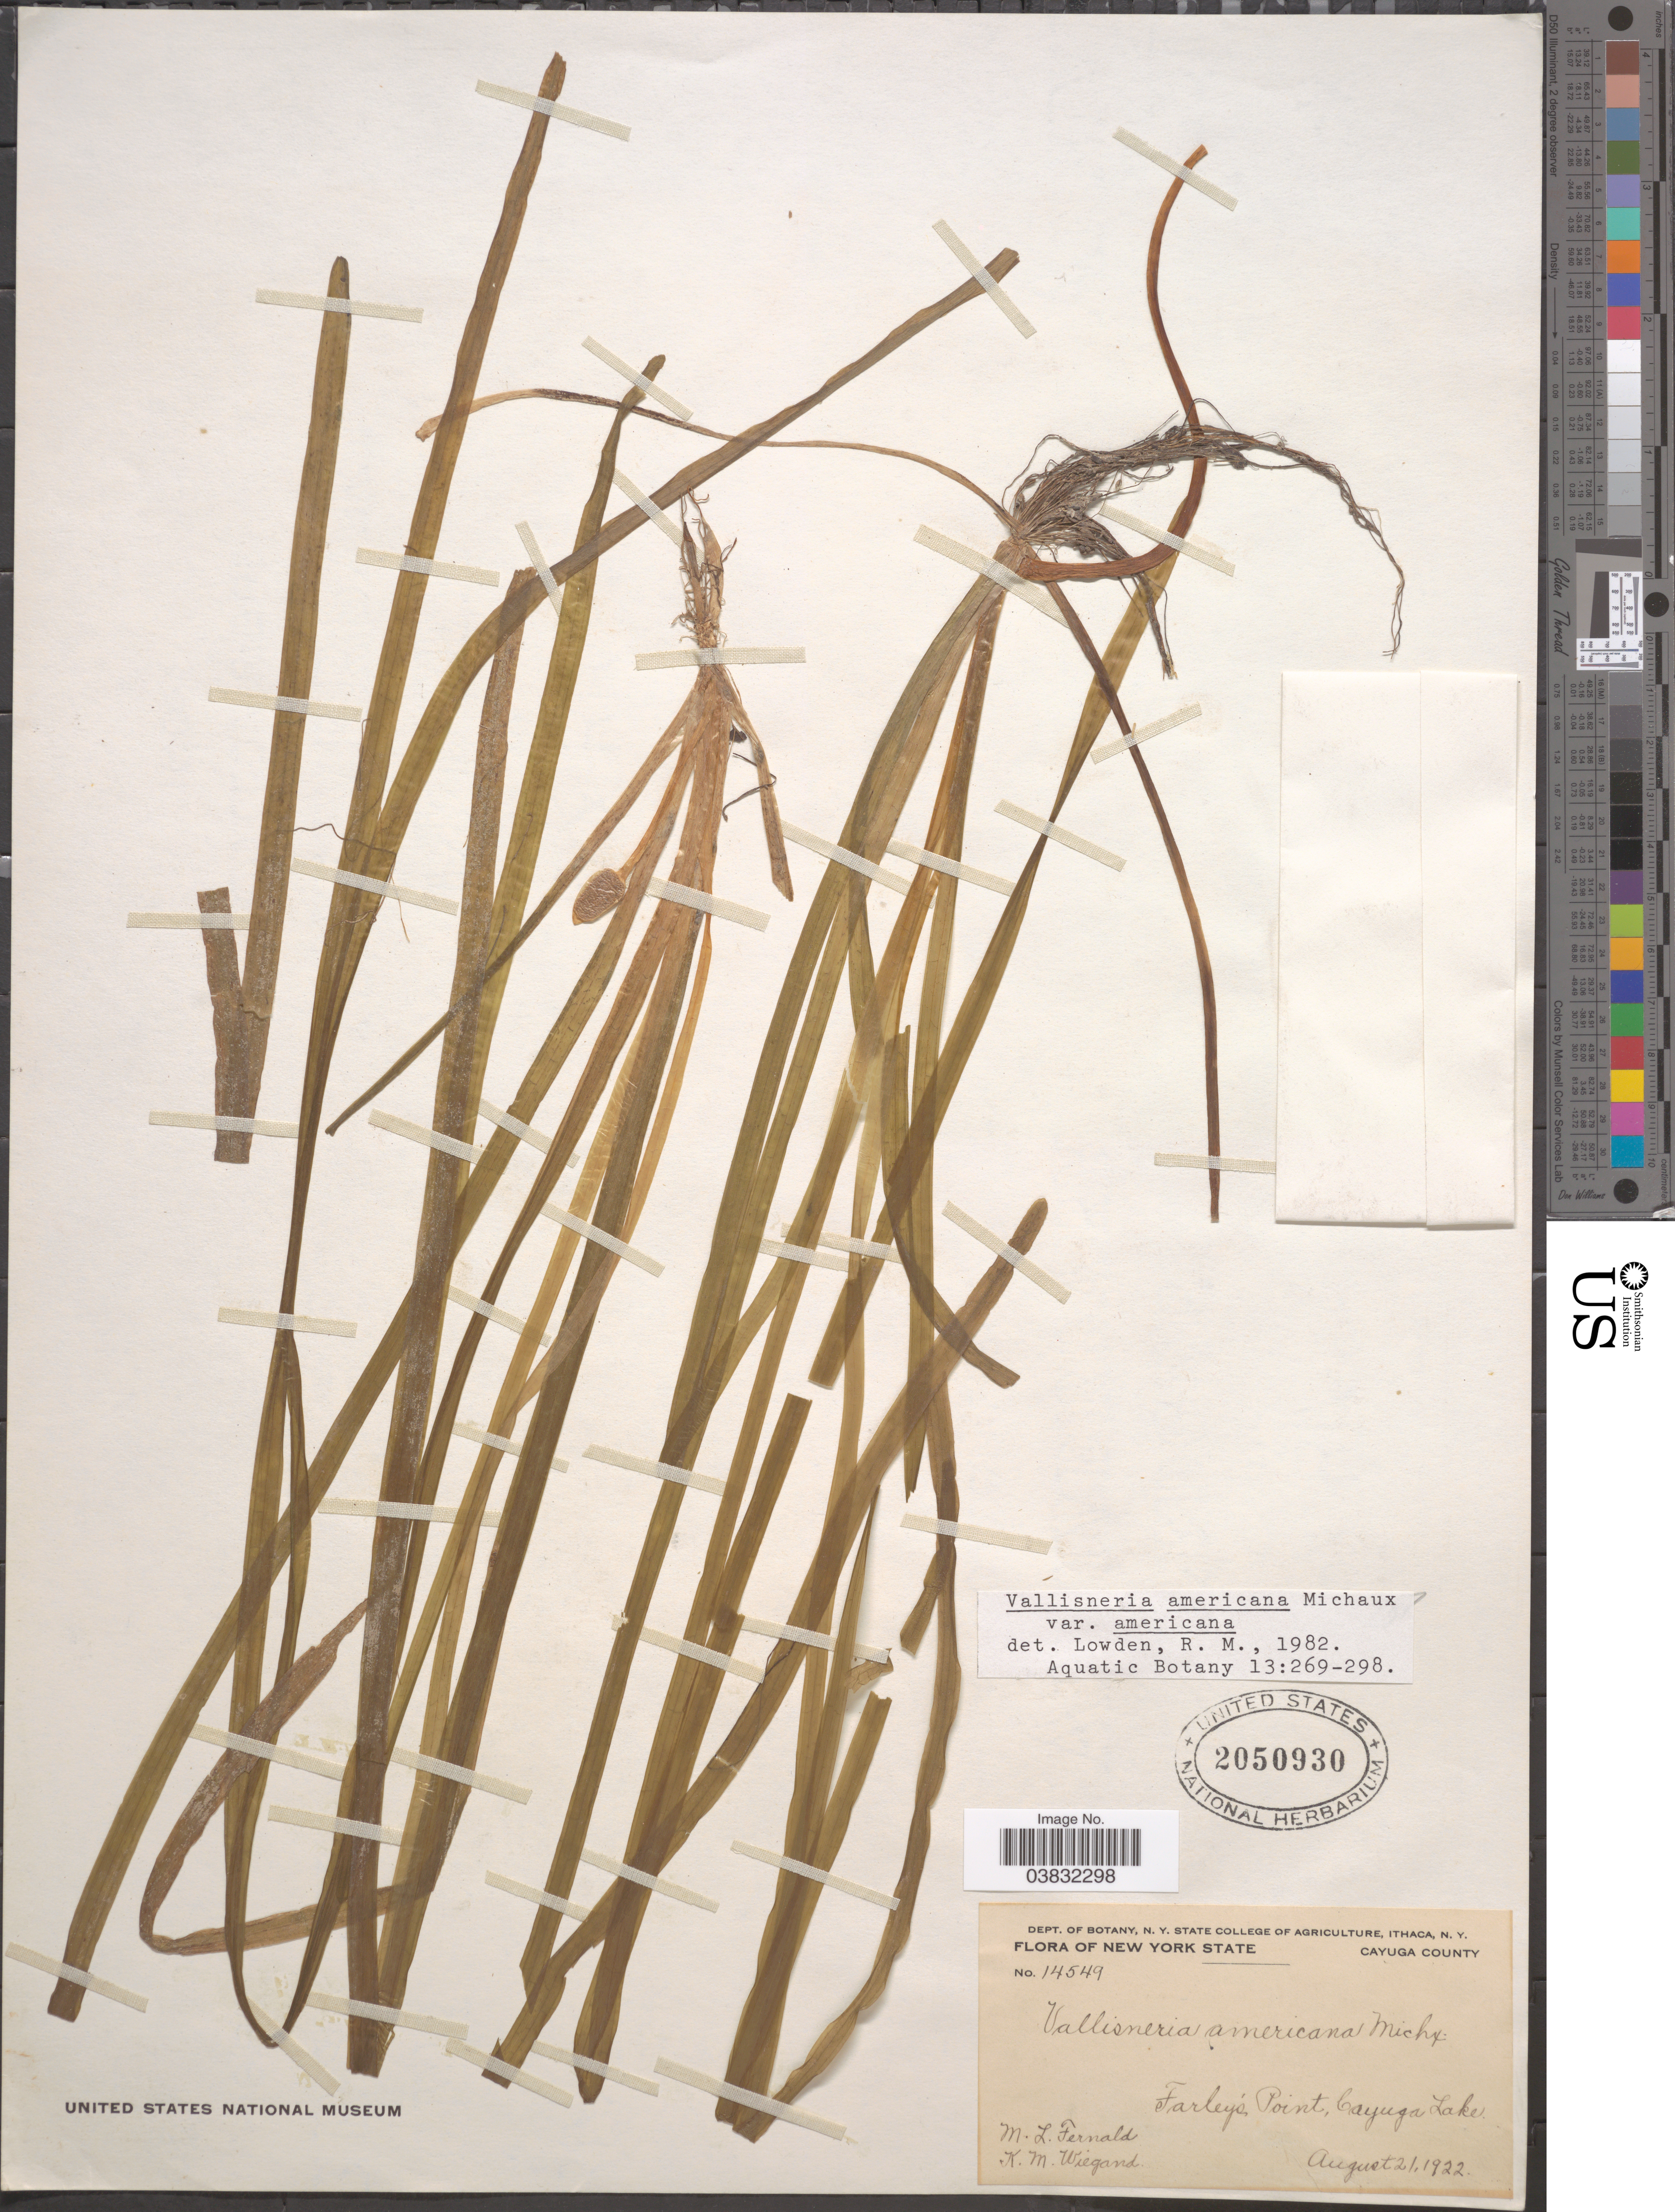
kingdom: Plantae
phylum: Tracheophyta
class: Liliopsida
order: Alismatales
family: Hydrocharitaceae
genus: Vallisneria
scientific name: Vallisneria americana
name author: Michx.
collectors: M. L. Fernald & K. M. Wiegand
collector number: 14549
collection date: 1922-08-21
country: United States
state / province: New York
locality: Cayuga County. Farley's Point, Cayuga Lake.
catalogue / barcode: US 2050930